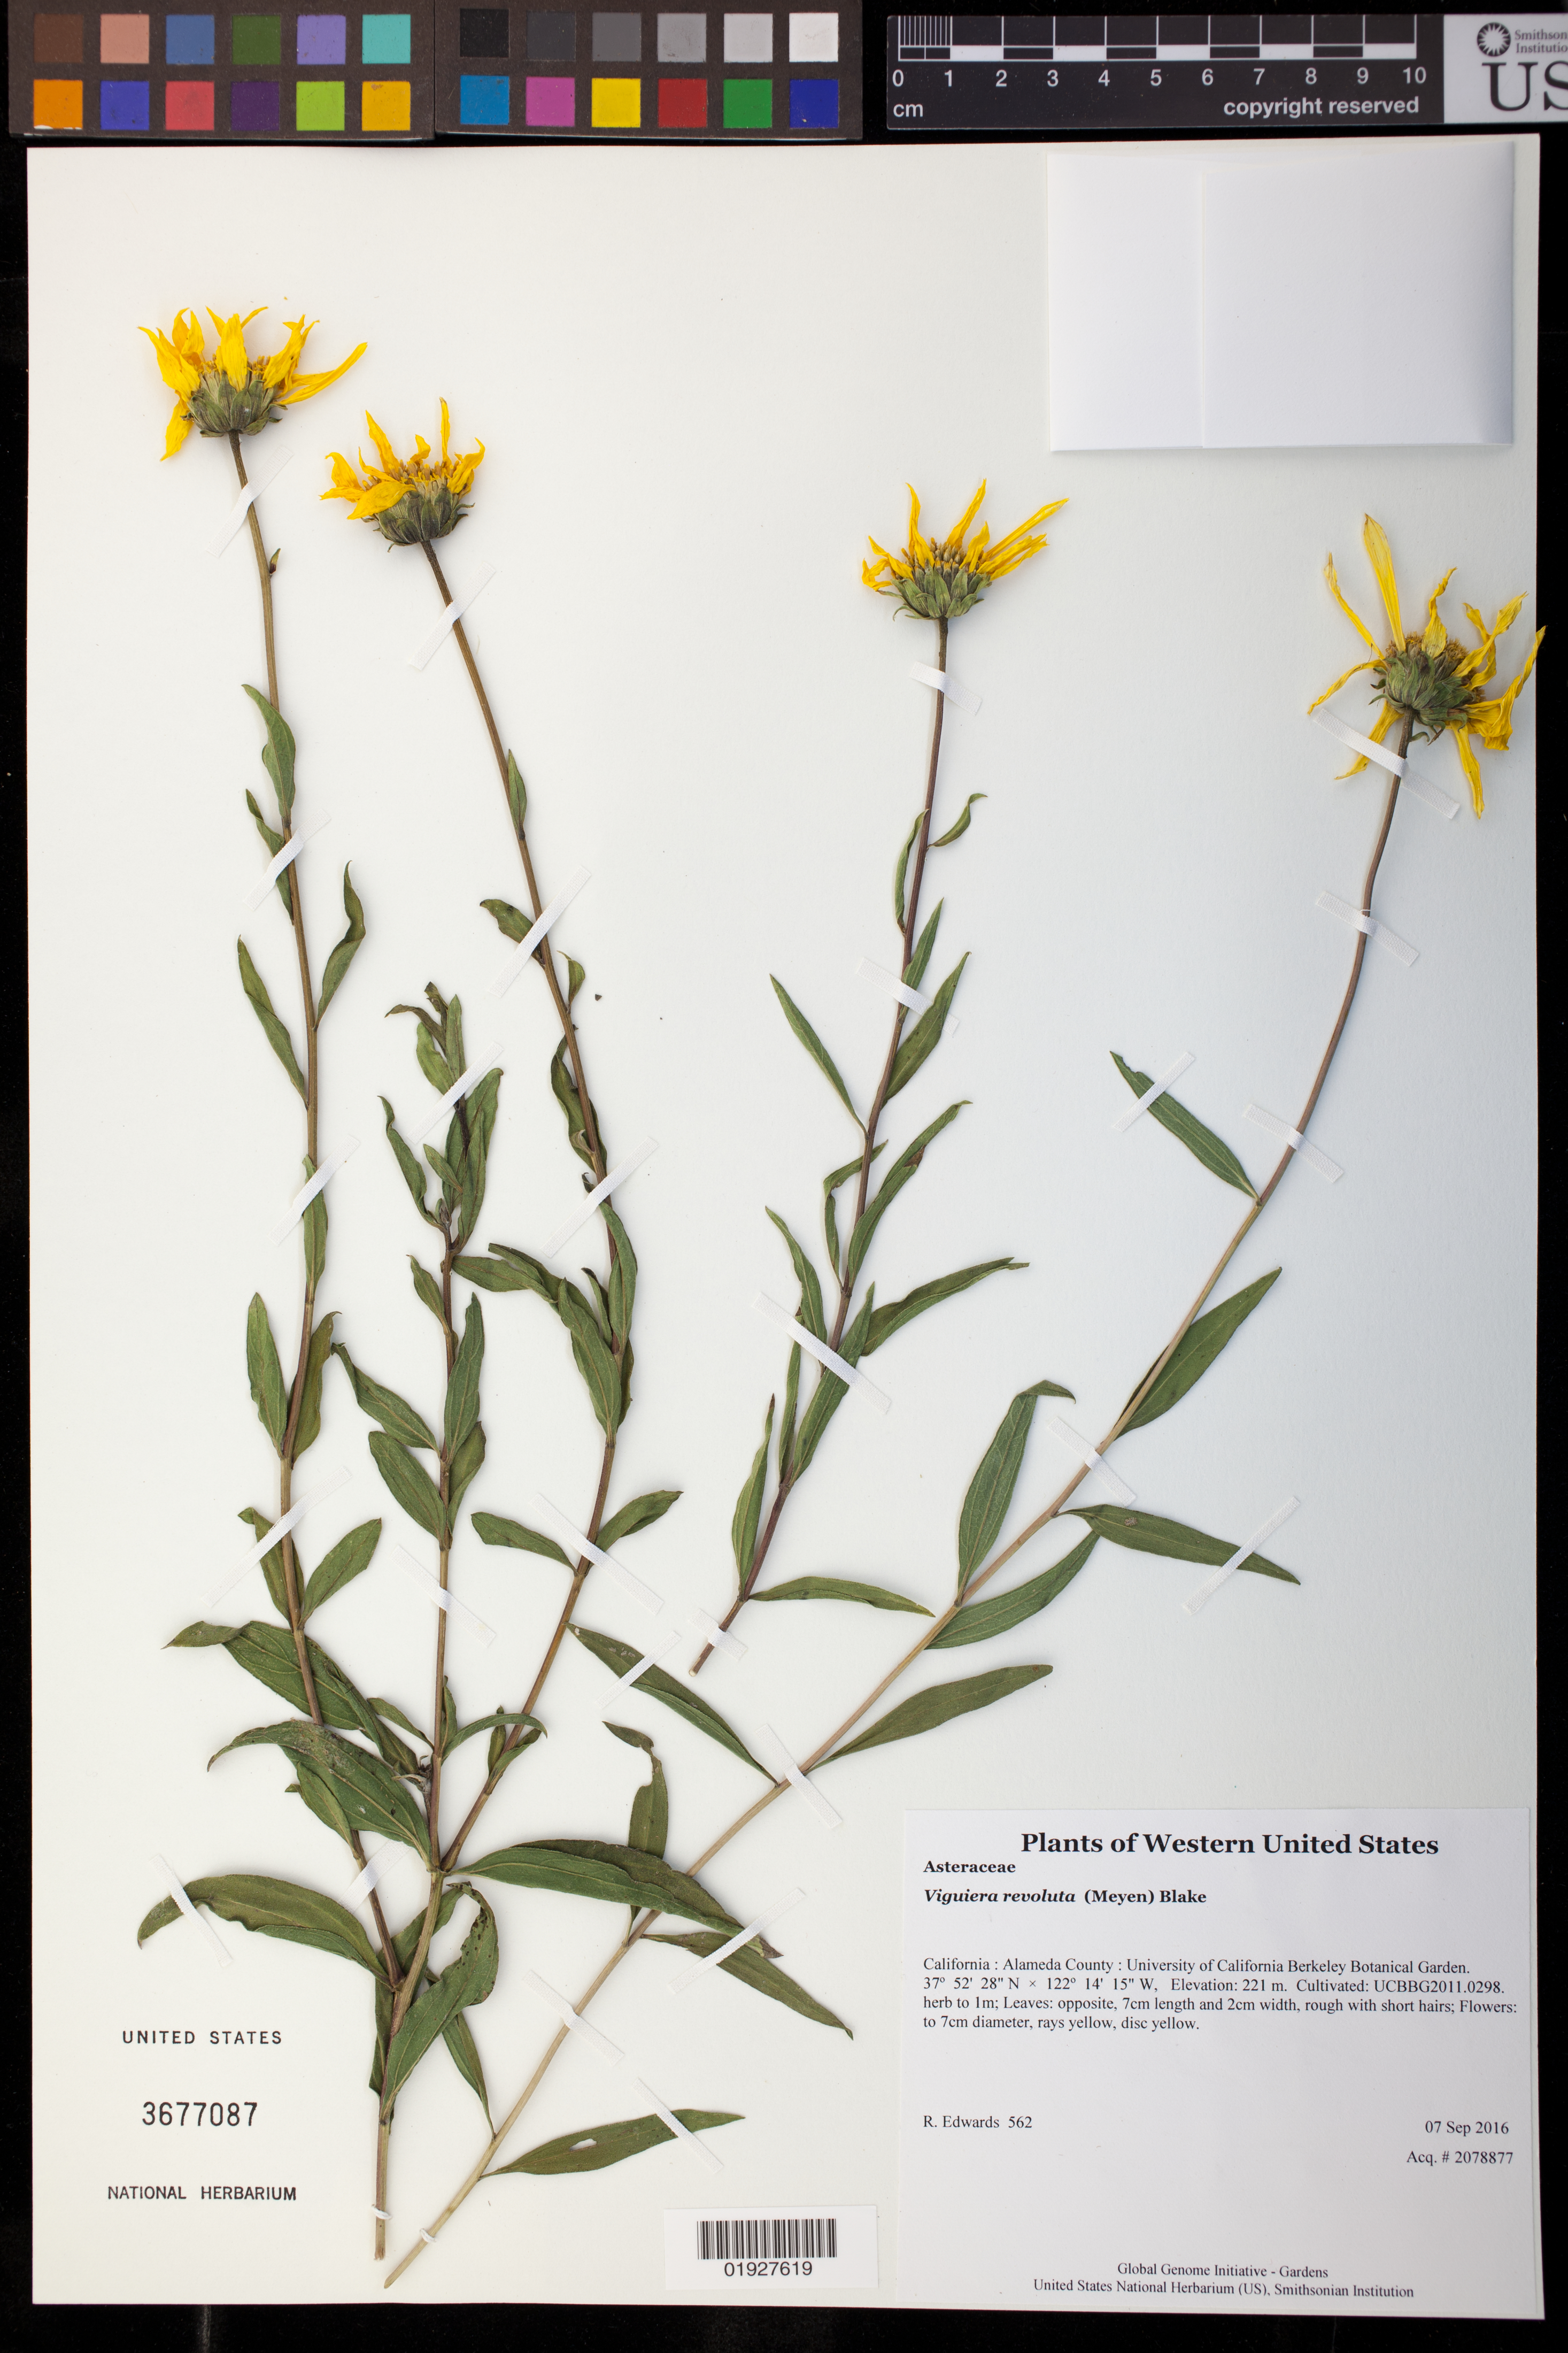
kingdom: Plantae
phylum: Tracheophyta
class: Magnoliopsida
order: Asterales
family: Asteraceae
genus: Viguiera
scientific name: Viguiera revoluta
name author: (Meyen) Blake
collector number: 562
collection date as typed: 7 September 2016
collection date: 2016-09-07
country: United States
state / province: California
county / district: Alameda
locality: University of California Berkeley Botanical Garden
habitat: Cultivated: UCBBG2011.0298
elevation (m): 221.2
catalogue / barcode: US 3677087